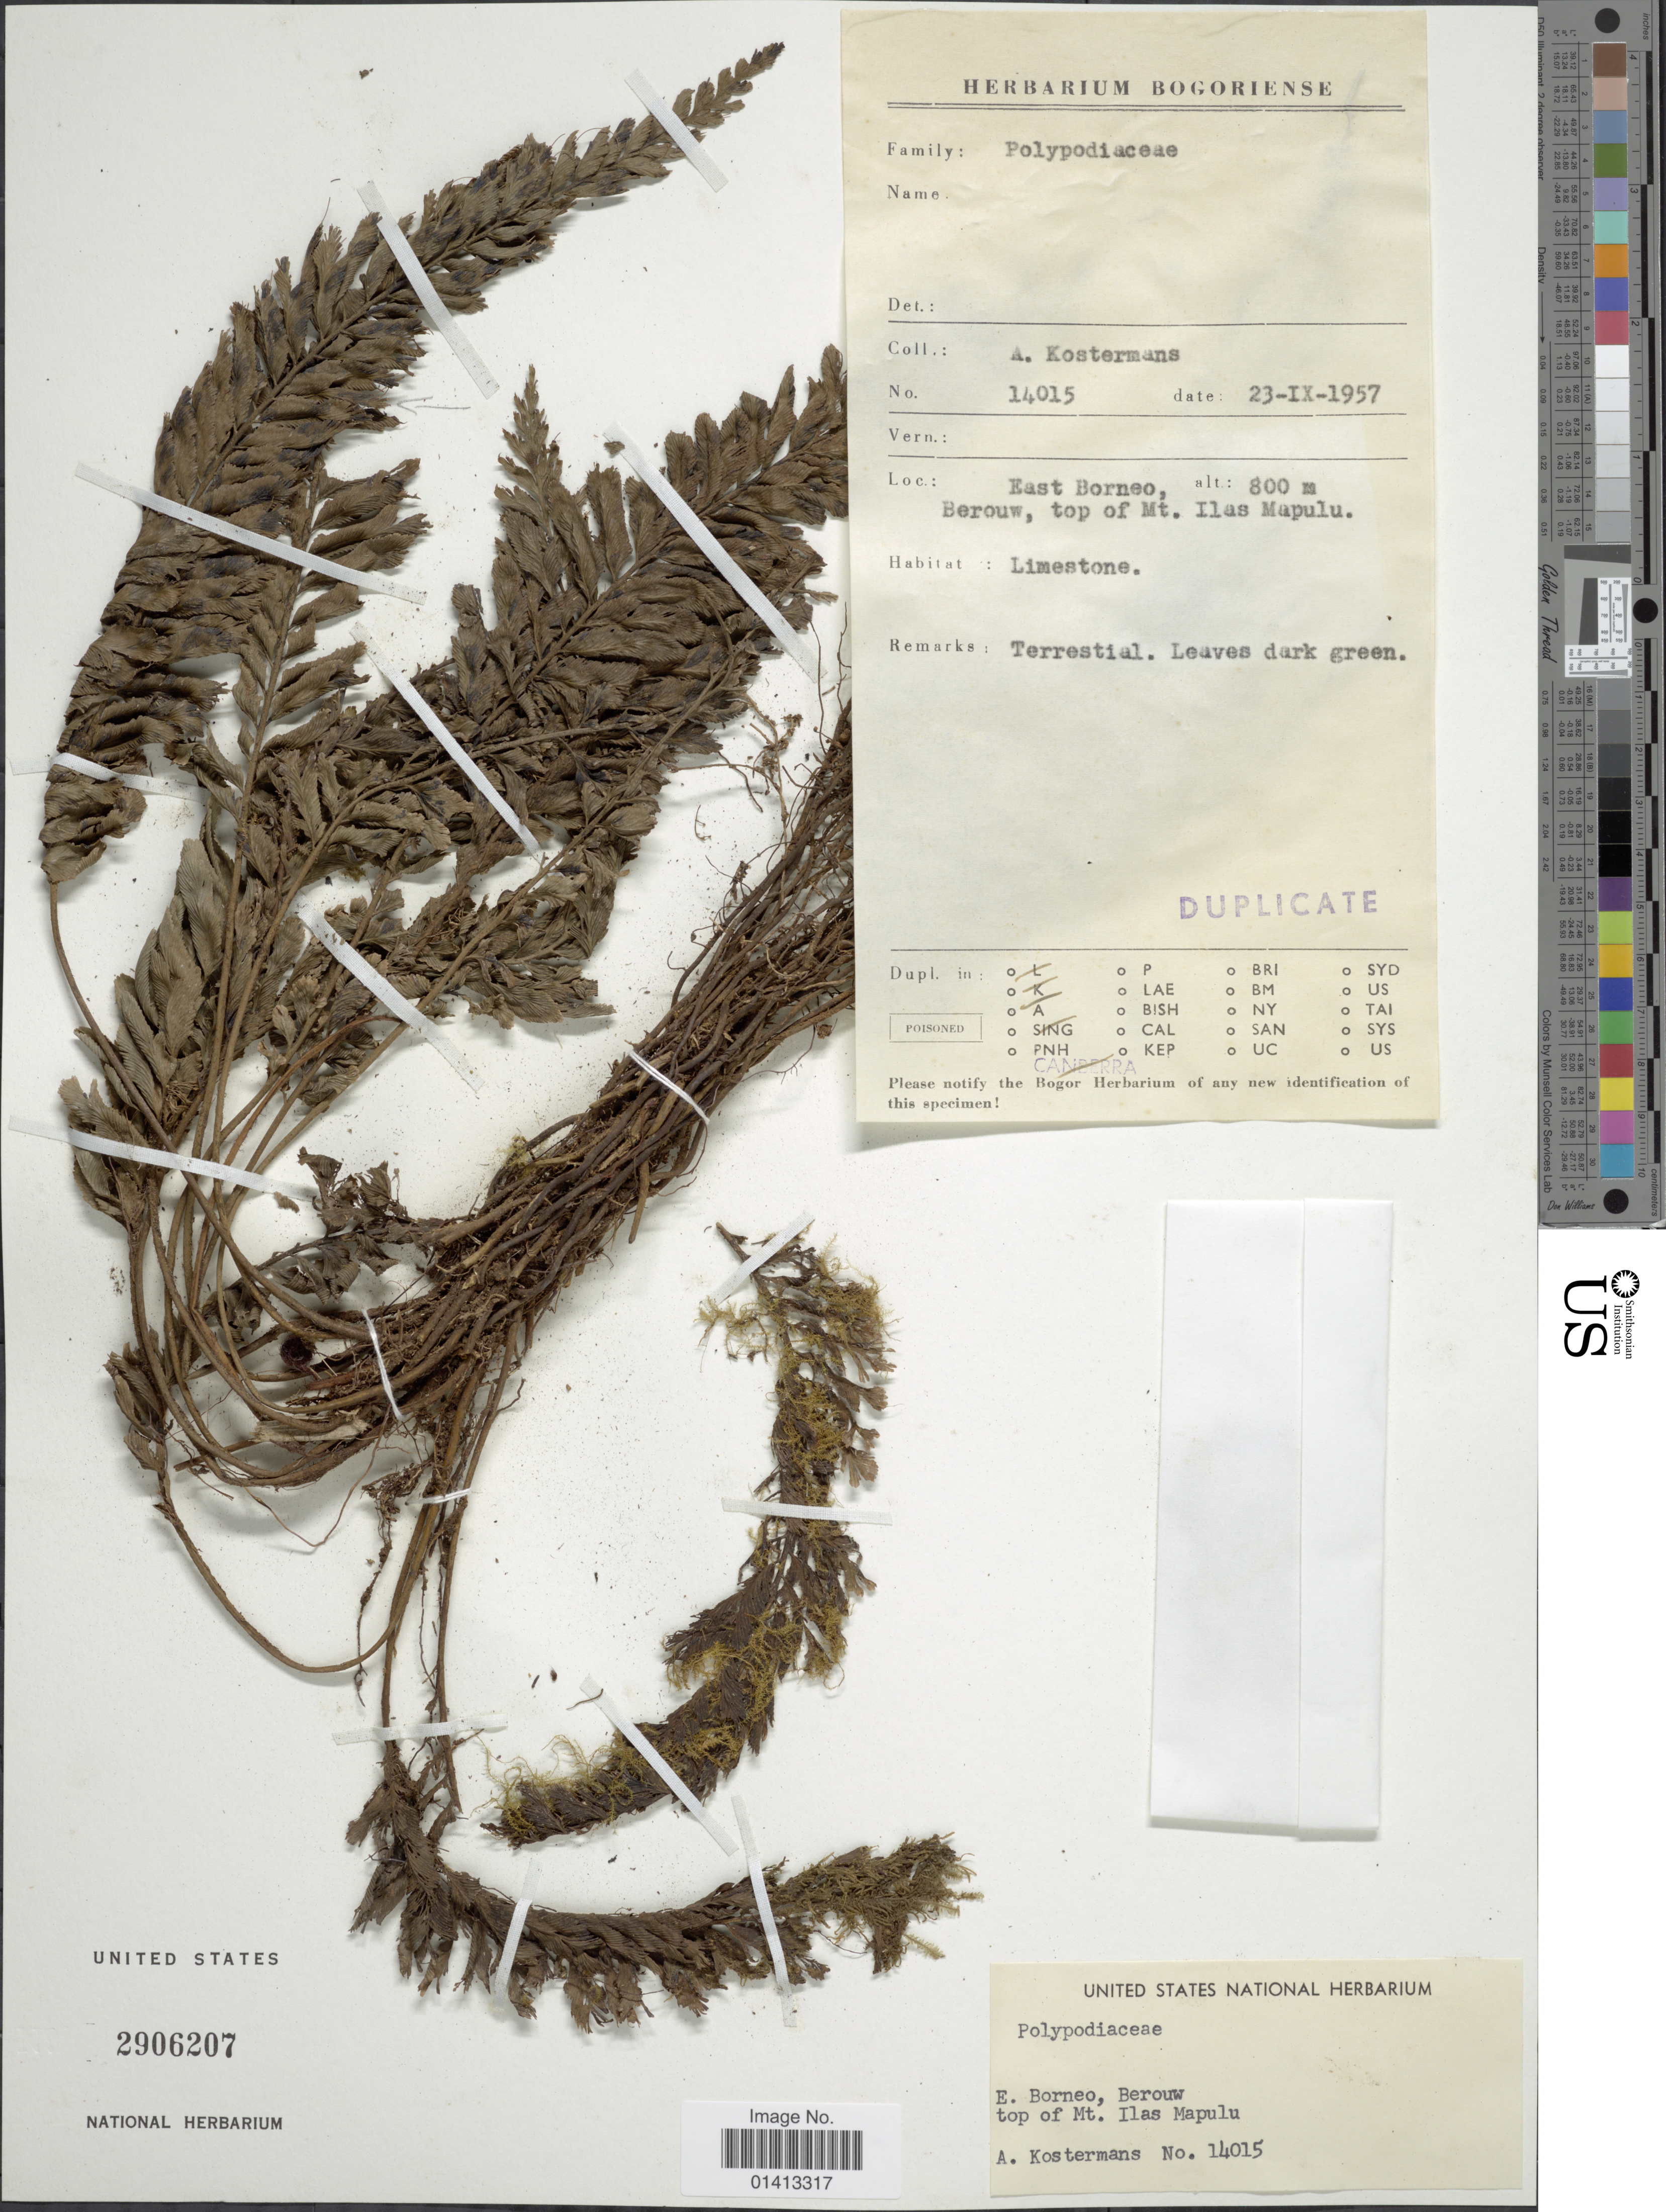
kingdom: Plantae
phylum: Tracheophyta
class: Polypodiopsida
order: Hymenophyllales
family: Hymenophyllaceae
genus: Crepidomanes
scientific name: Crepidomanes sp.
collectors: A. J. G. Kostermans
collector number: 14015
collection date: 1957-09-23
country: Indonesia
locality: East Borneo, berowu, top of Mt Ilas Mapulu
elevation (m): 800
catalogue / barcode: US 2906207